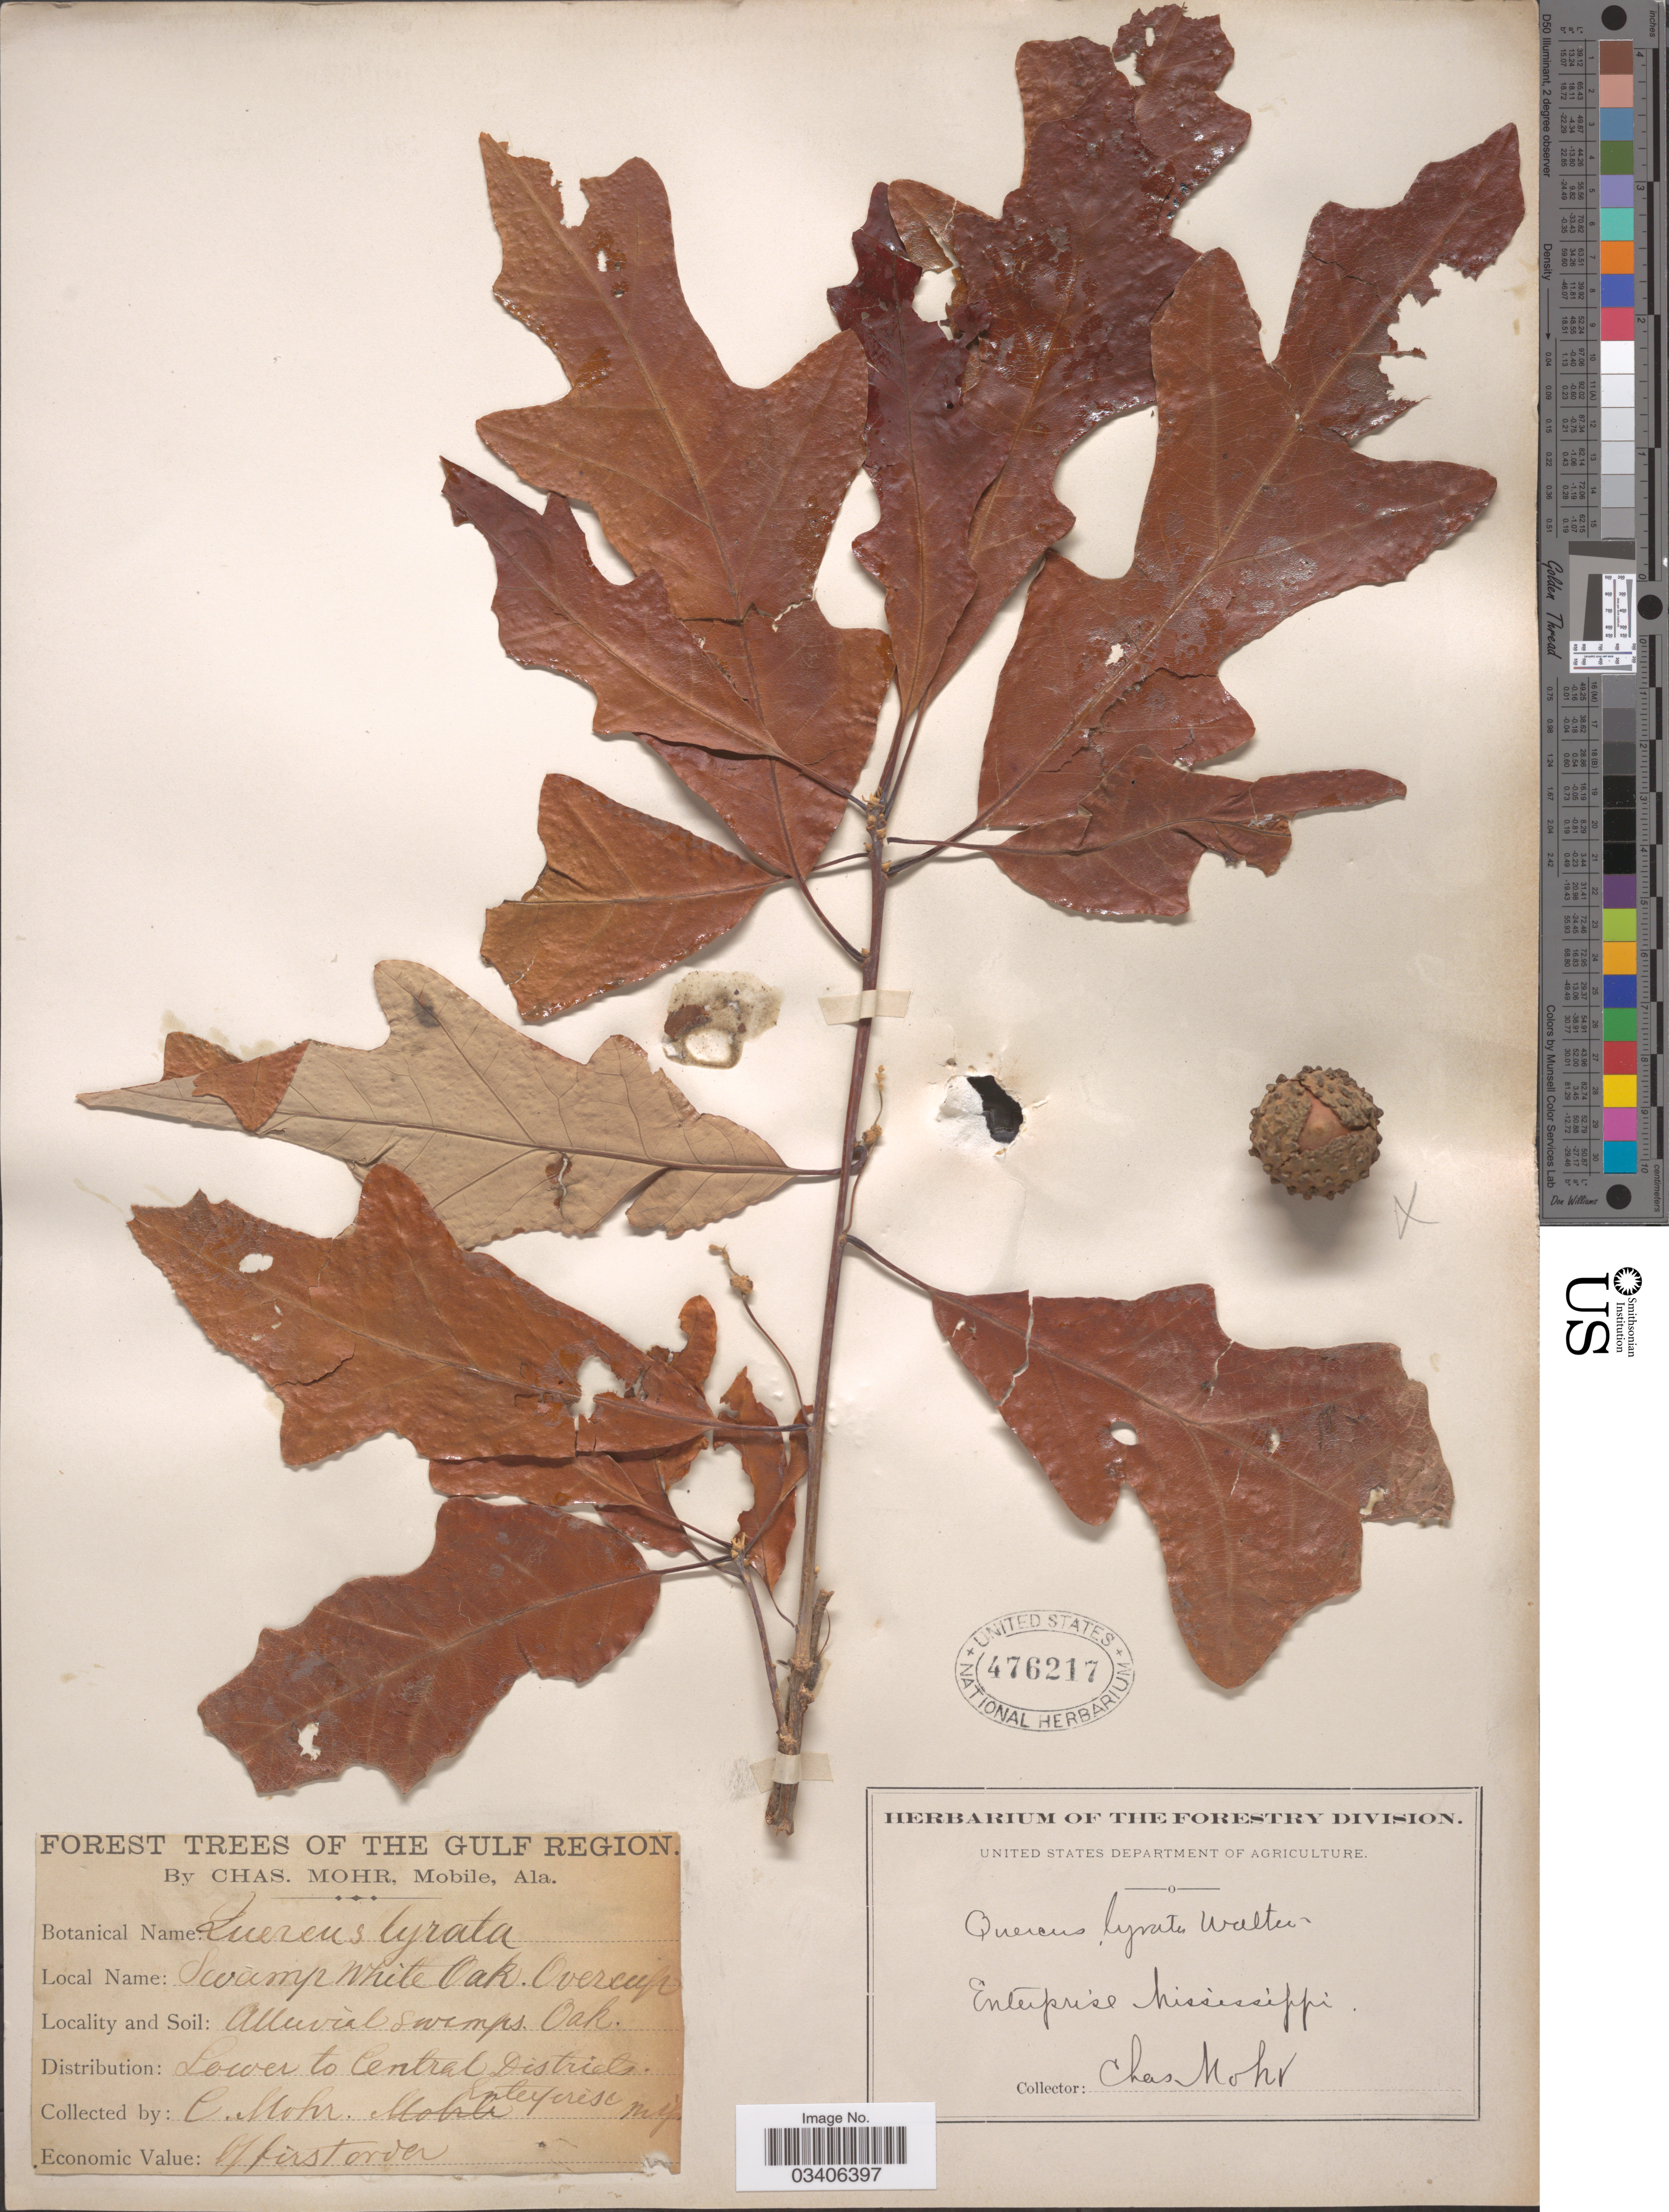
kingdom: Plantae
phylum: Tracheophyta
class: Magnoliopsida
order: Fagales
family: Fagaceae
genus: Quercus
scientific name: Quercus lyrata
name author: Walter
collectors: Mohr, C. T. (herbarium)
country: United States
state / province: Mississippi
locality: The Gulf Region. Lower to Central Districts. Enterprise.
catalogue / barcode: US 476217